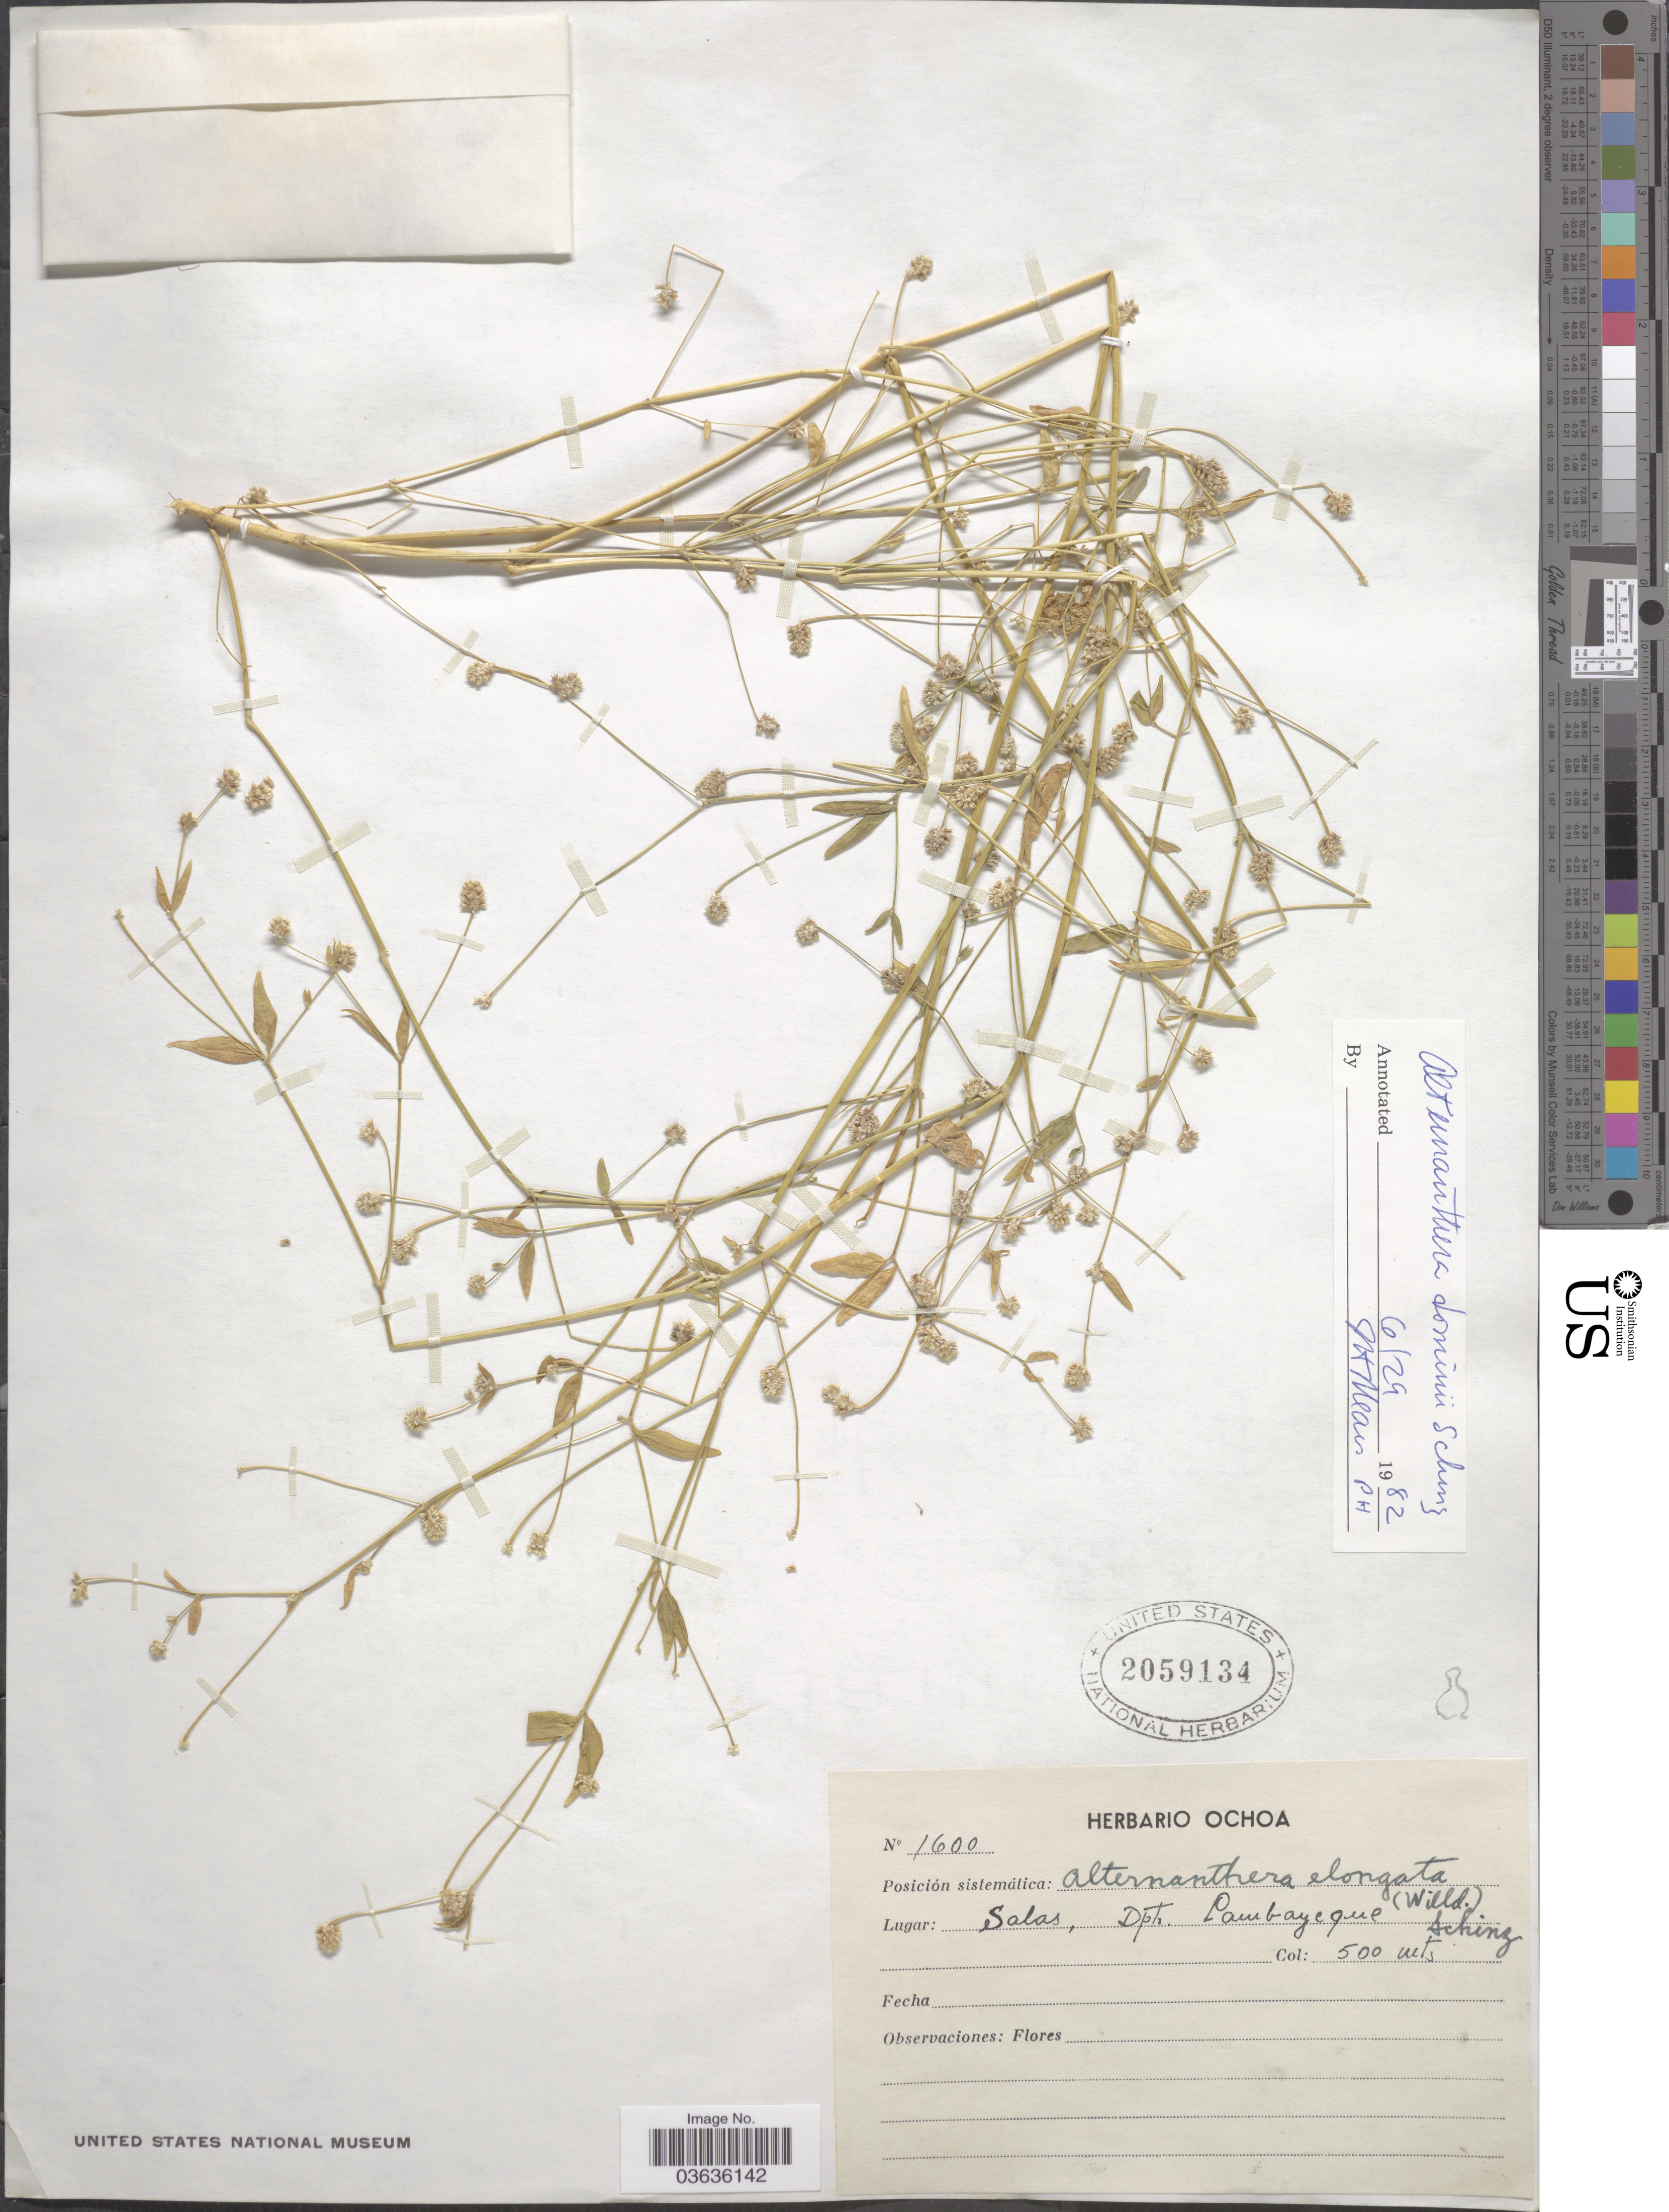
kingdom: Plantae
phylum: Tracheophyta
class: Magnoliopsida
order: Caryophyllales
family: Amaranthaceae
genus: Alternanthera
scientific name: Alternanthera dominii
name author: Schinz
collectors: ex herb. Ochoa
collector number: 1600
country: Peru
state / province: Lambayeque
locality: Salas, Dpto. Lambayeque.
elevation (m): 500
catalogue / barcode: US 2059134